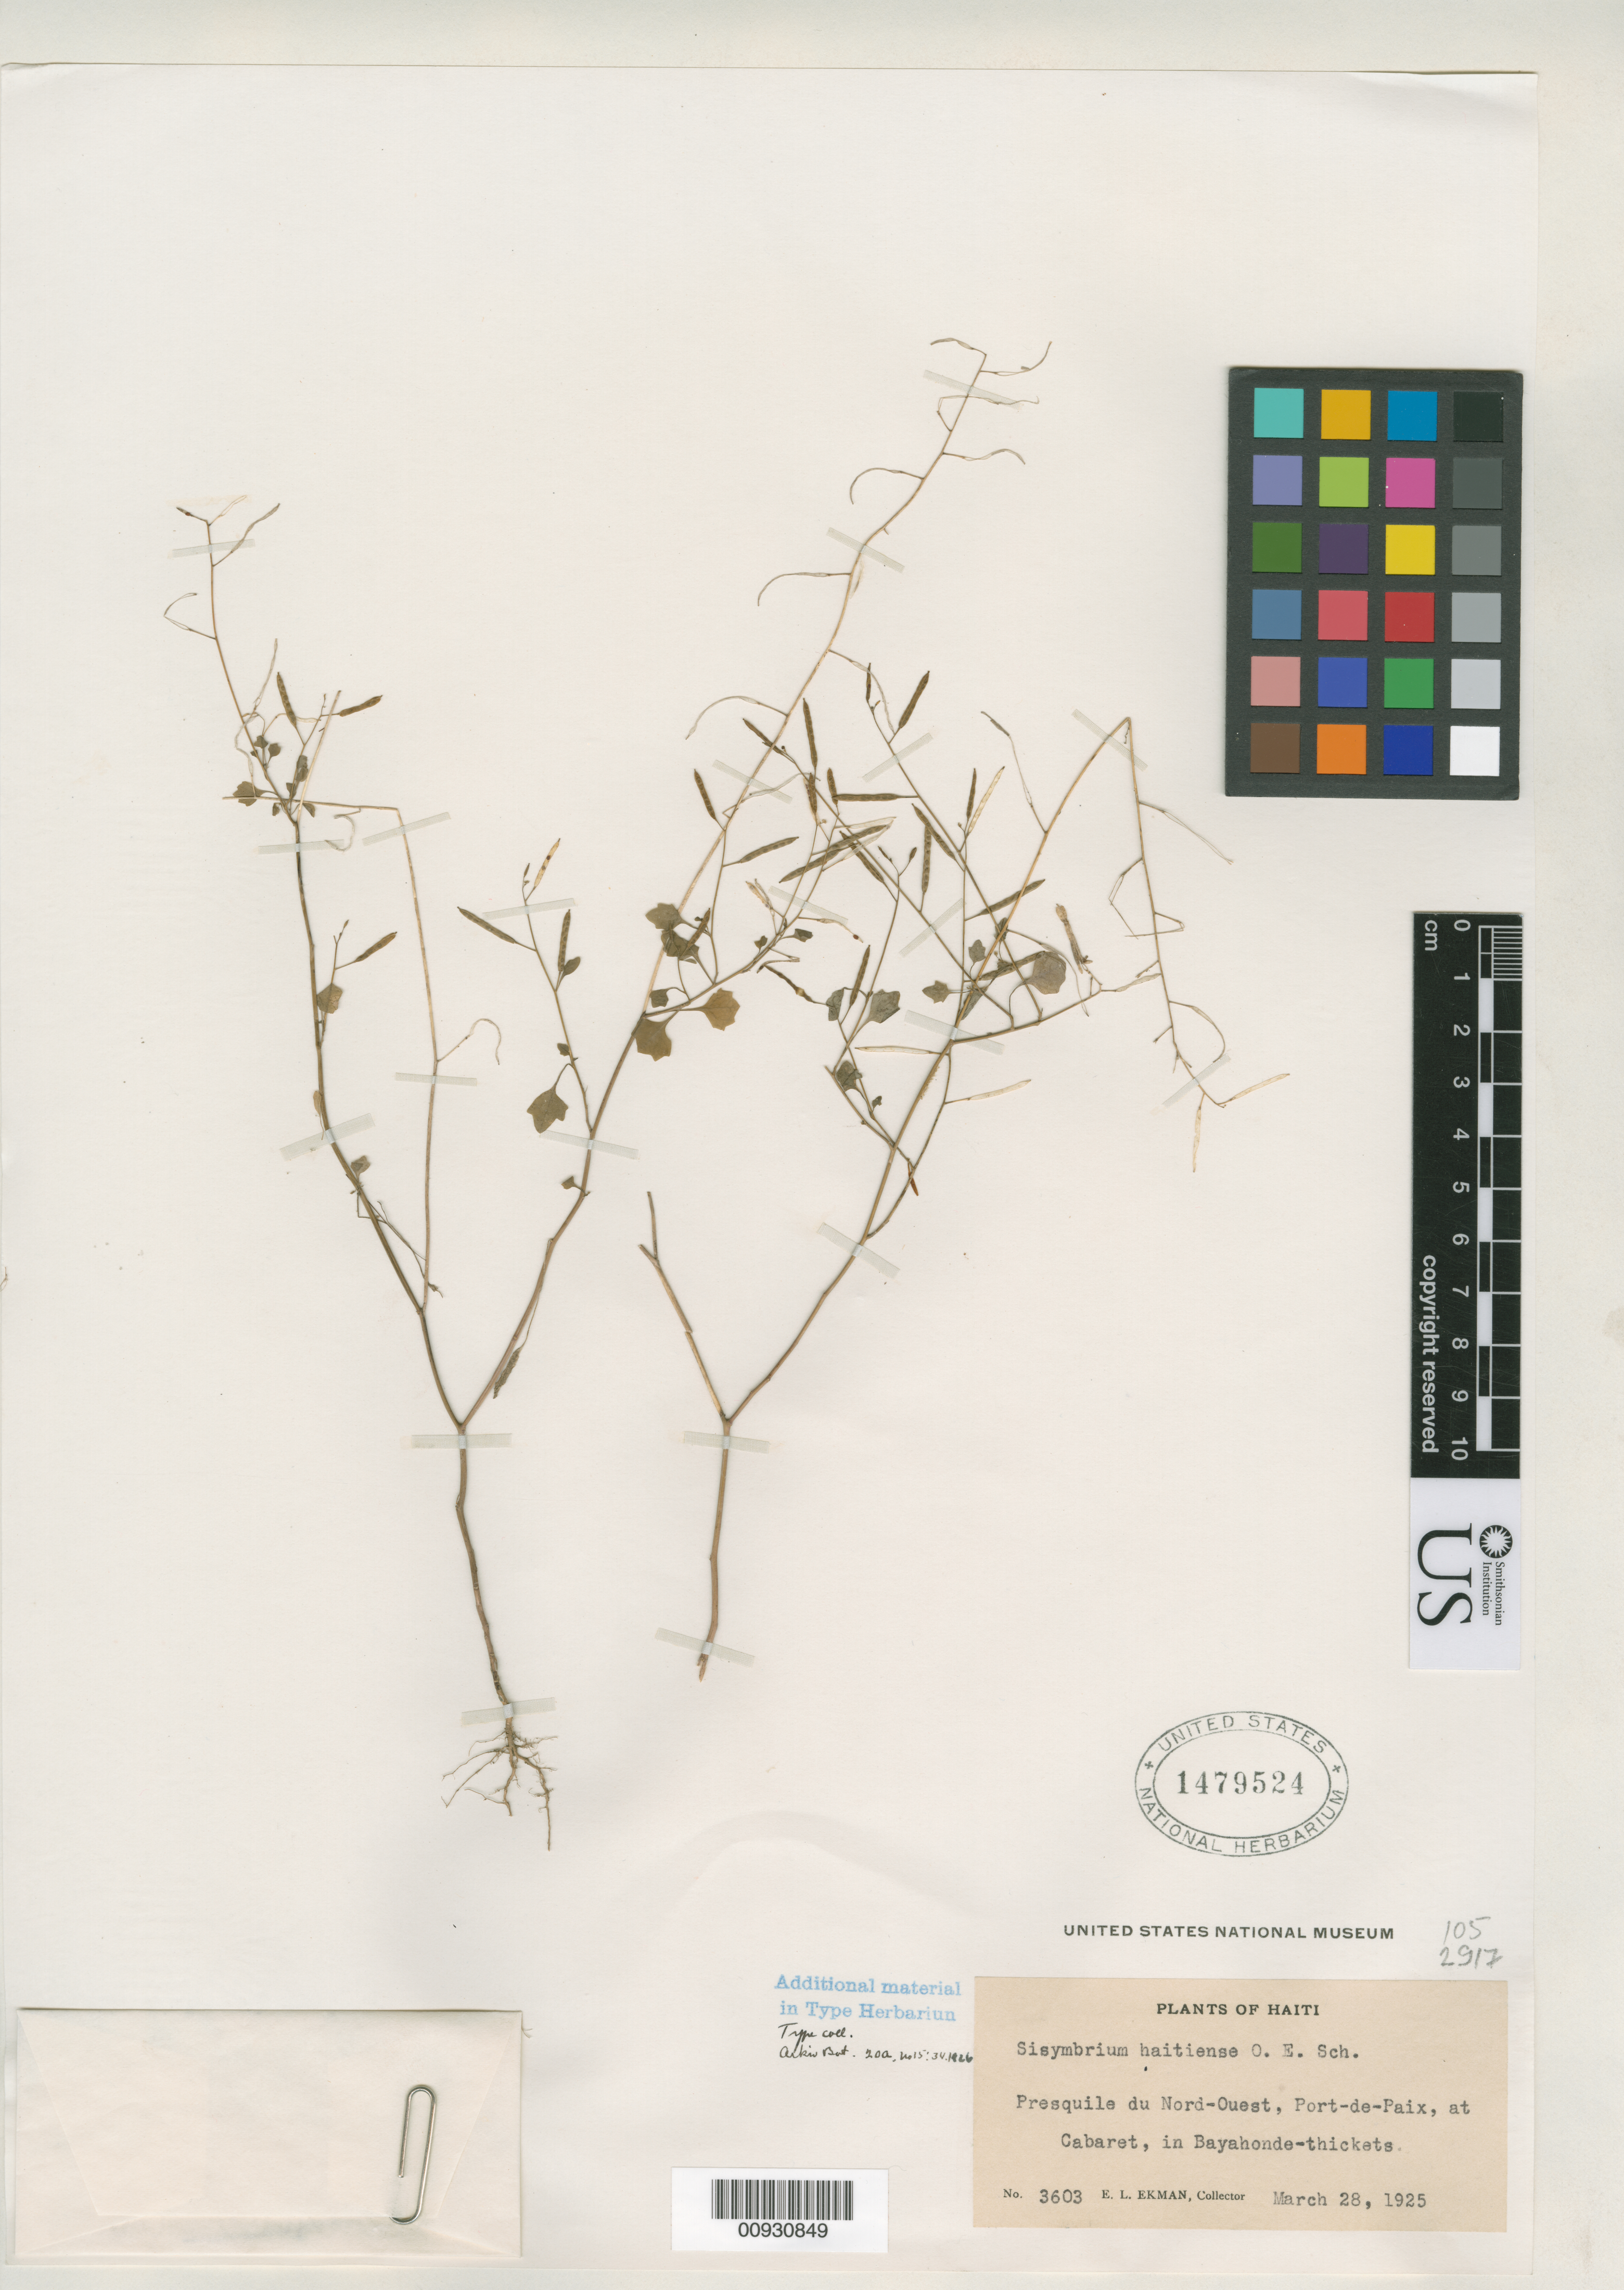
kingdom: Plantae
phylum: Tracheophyta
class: Magnoliopsida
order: Brassicales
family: Brassicaceae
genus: Sisymbrium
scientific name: Sisymbrium haitiense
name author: O.E. Schulz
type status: Isotype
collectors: E. L. Ekman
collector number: H 3603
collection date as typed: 28 Mar 1925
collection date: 1925-03-28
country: Haiti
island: Hispaniola Island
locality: Port-de-Paix at Cabaret.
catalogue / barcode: US 1479524